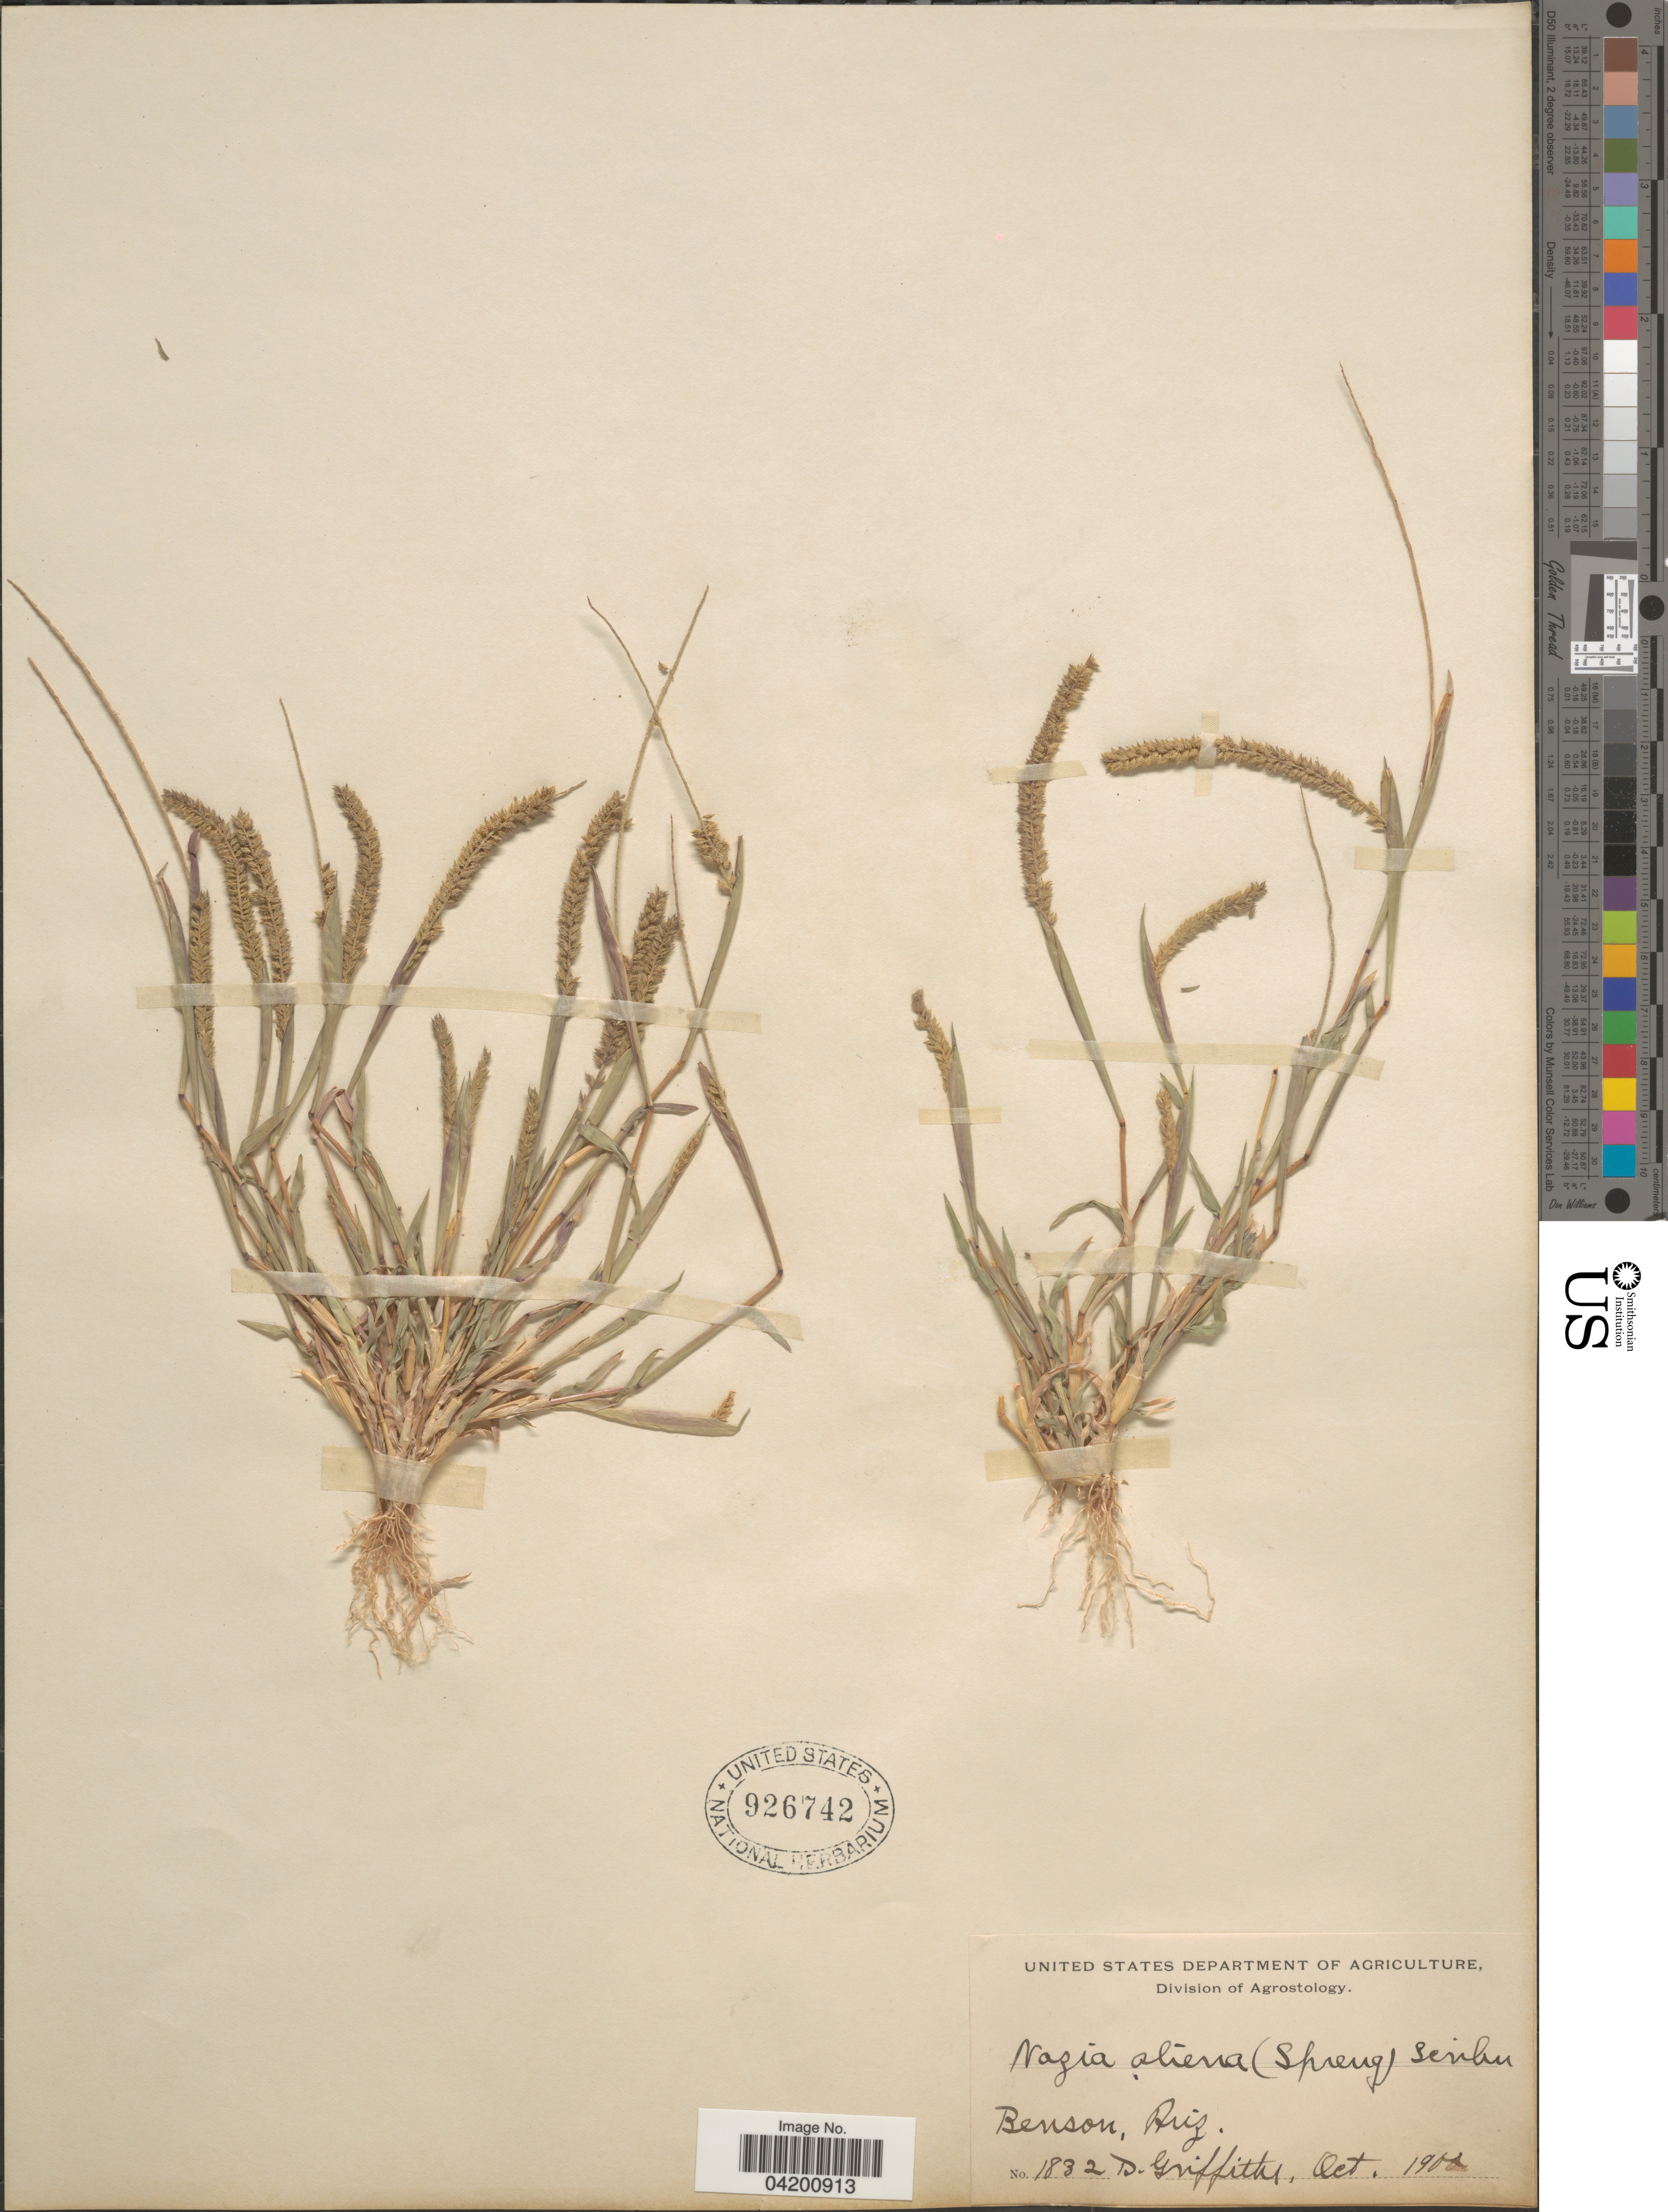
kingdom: Plantae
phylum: Tracheophyta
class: Liliopsida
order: Poales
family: Poaceae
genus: Tragus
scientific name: Tragus berteronianus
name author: Schult.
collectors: D. Griffiths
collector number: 1832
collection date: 1900-10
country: United States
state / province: Arizona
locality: Benson.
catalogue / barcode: US 926742